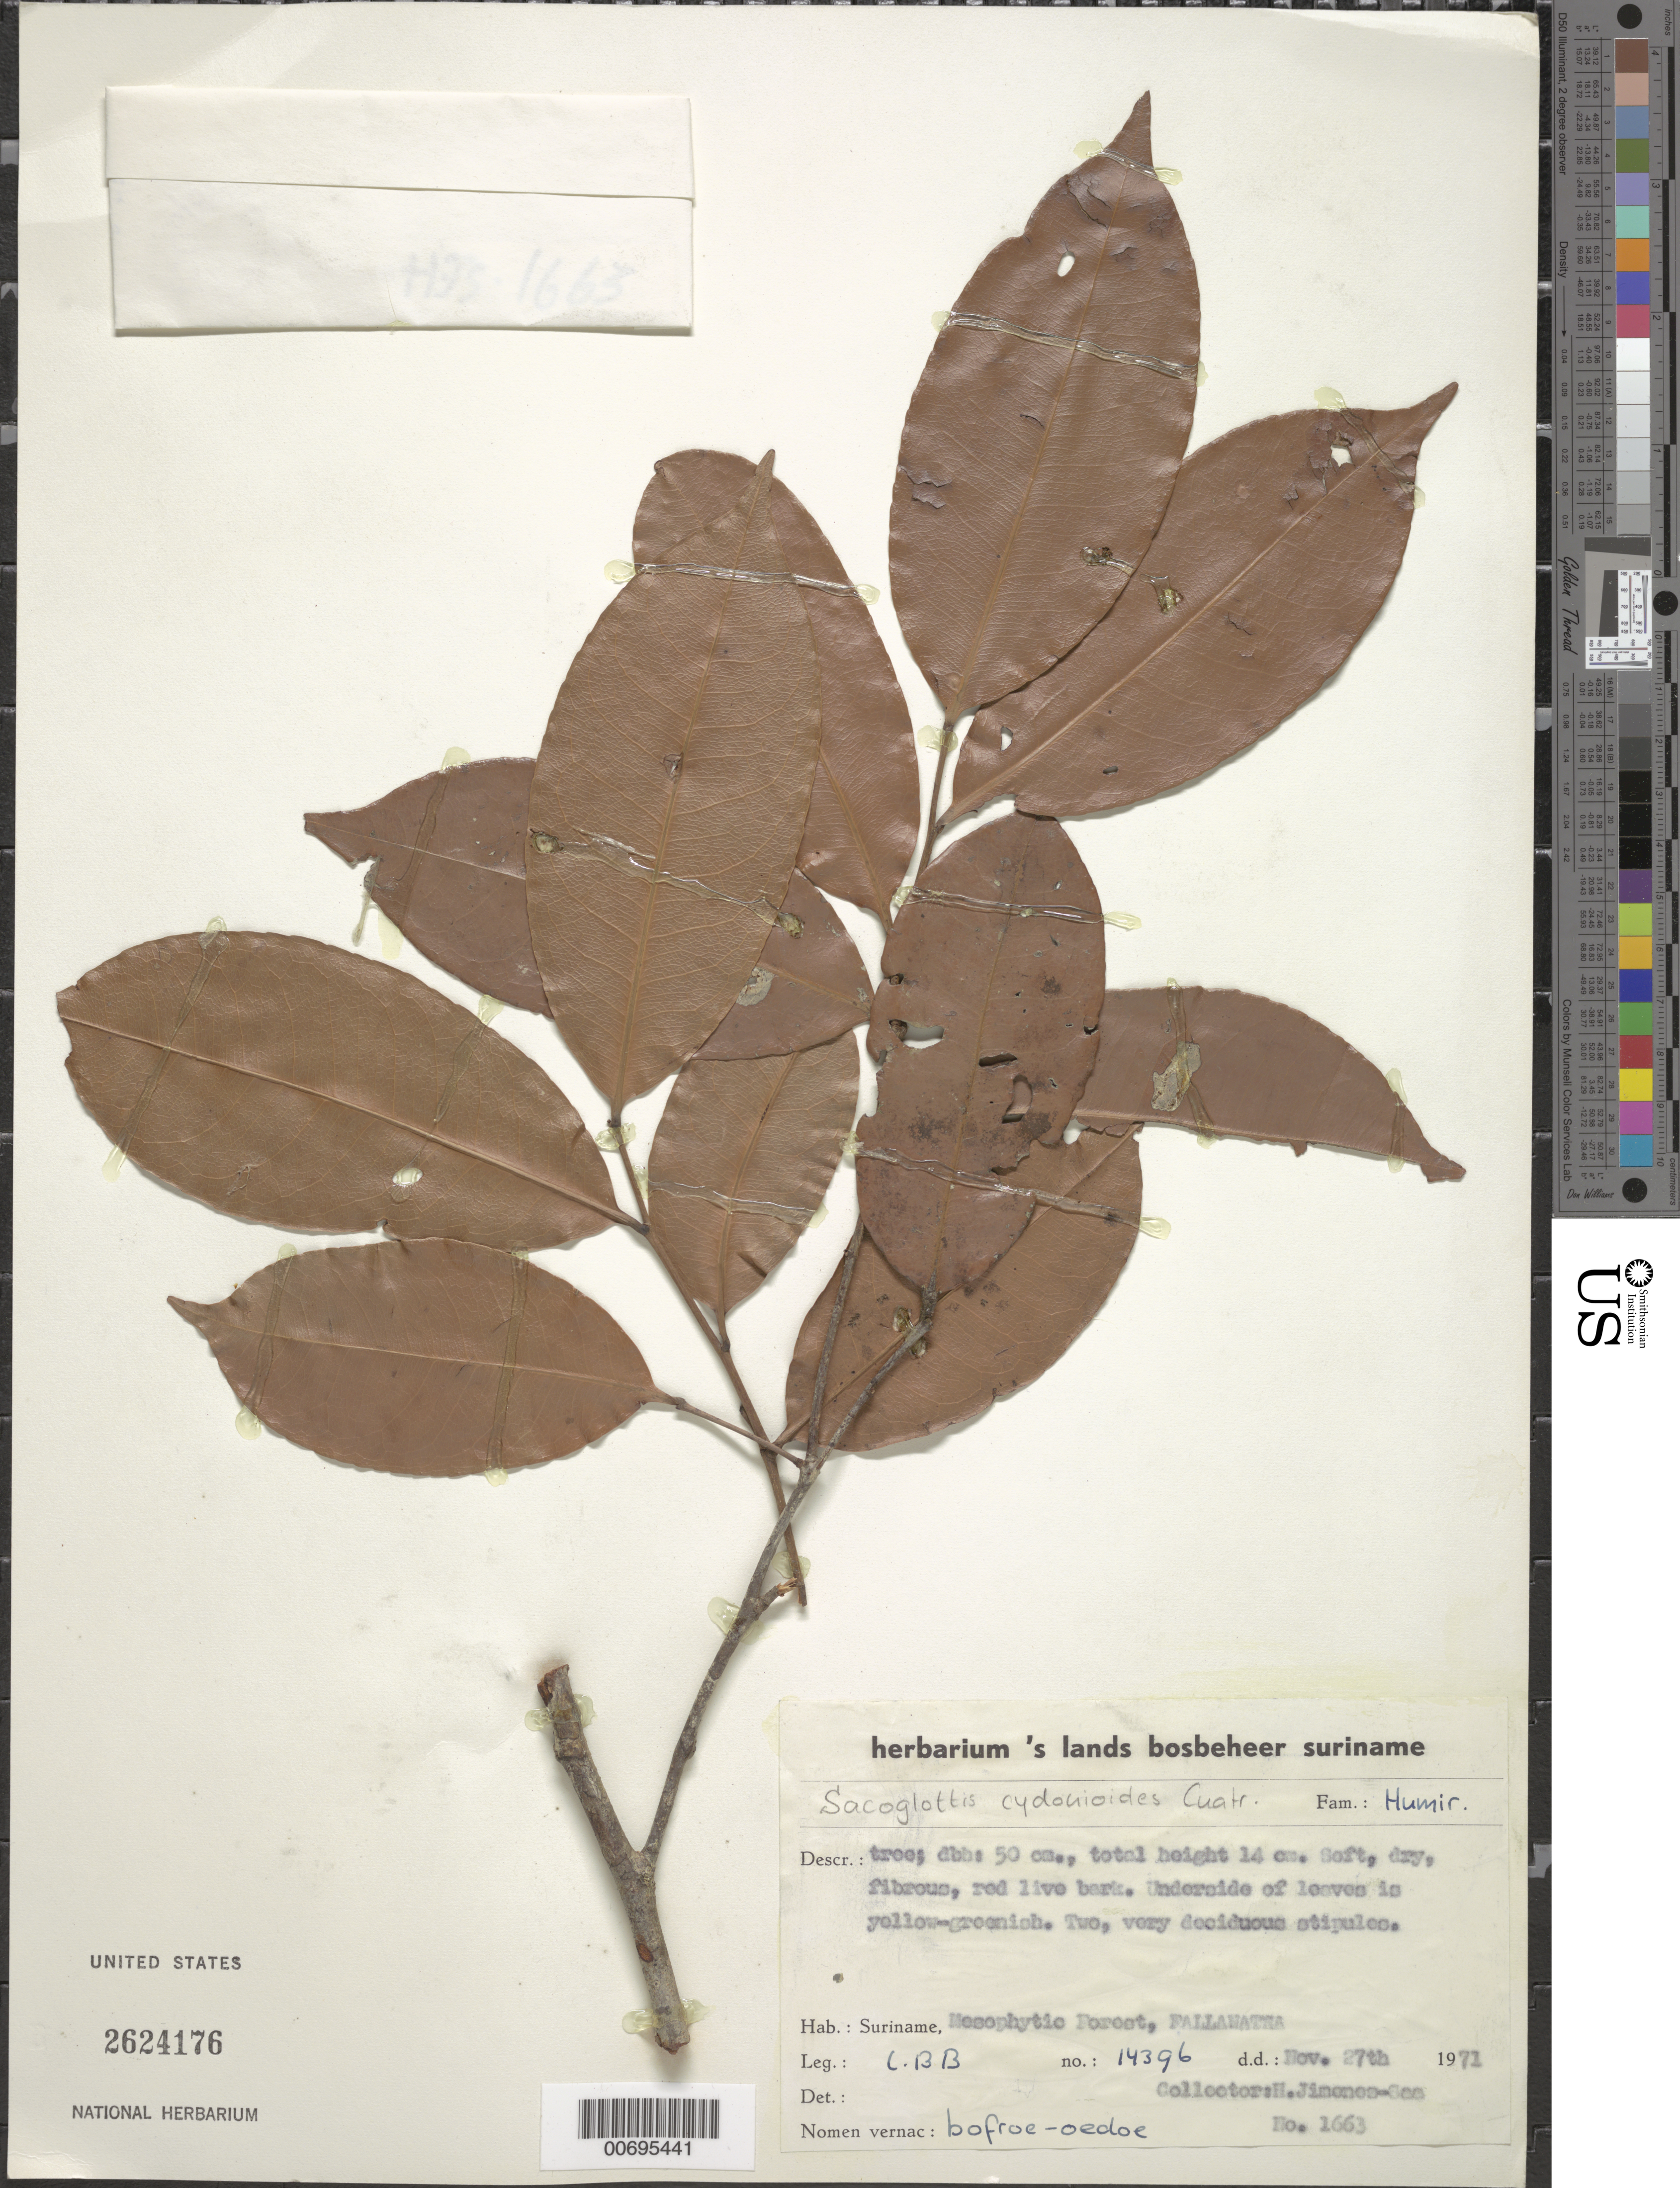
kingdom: Plantae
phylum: Tracheophyta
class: Magnoliopsida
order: Malpighiales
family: Humiriaceae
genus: Sacoglottis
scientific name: Sacoglottis cydonioides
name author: Cuatrec.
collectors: H. Jiménez-Saa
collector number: LBB 14396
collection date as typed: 27-Nov-71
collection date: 1971-11-27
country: Suriname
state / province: Nickerie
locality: Fallawatra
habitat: Mesophytic forest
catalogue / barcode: US 2624176